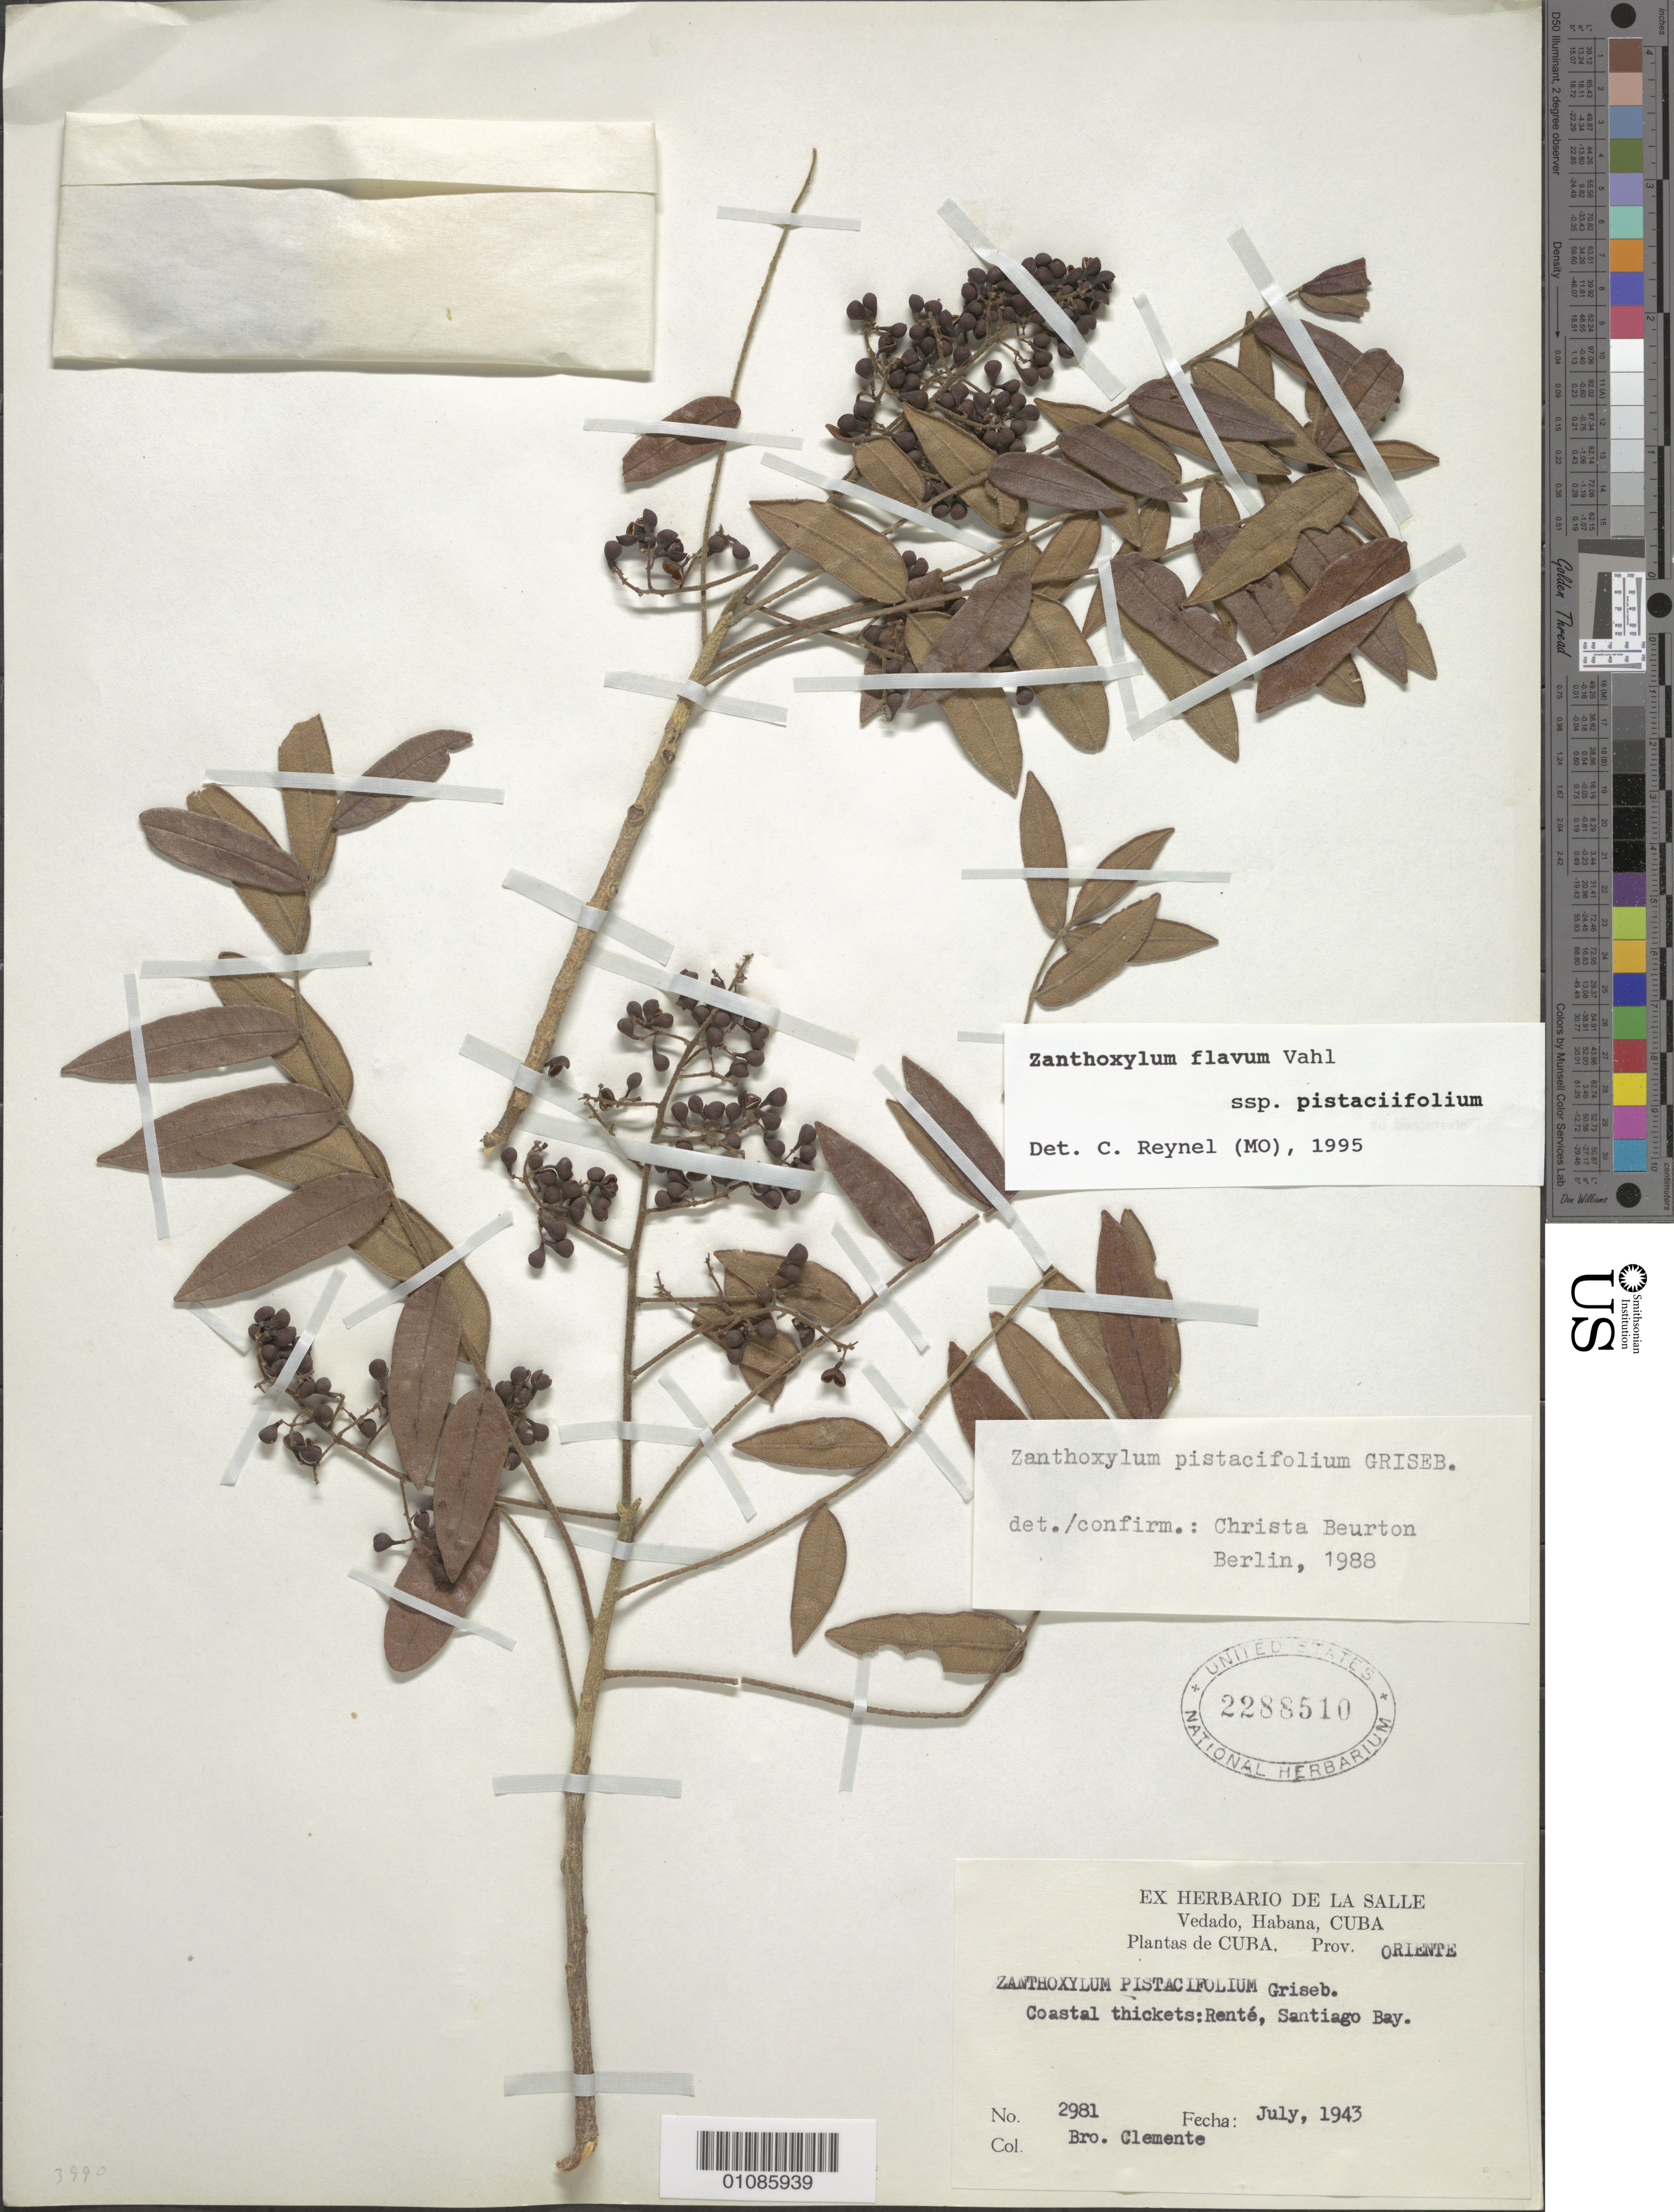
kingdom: Plantae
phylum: Tracheophyta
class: Magnoliopsida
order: Sapindales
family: Rutaceae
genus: Zanthoxylum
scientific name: Zanthoxylum pistaciifolium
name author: Griseb.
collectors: Bro. Clemente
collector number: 2981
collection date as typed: Jul 1943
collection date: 1943-07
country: Cuba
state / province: Santiago de Cuba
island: Cuba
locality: Coastal thickets: Rente, Santiago Bay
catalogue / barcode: US 2288510